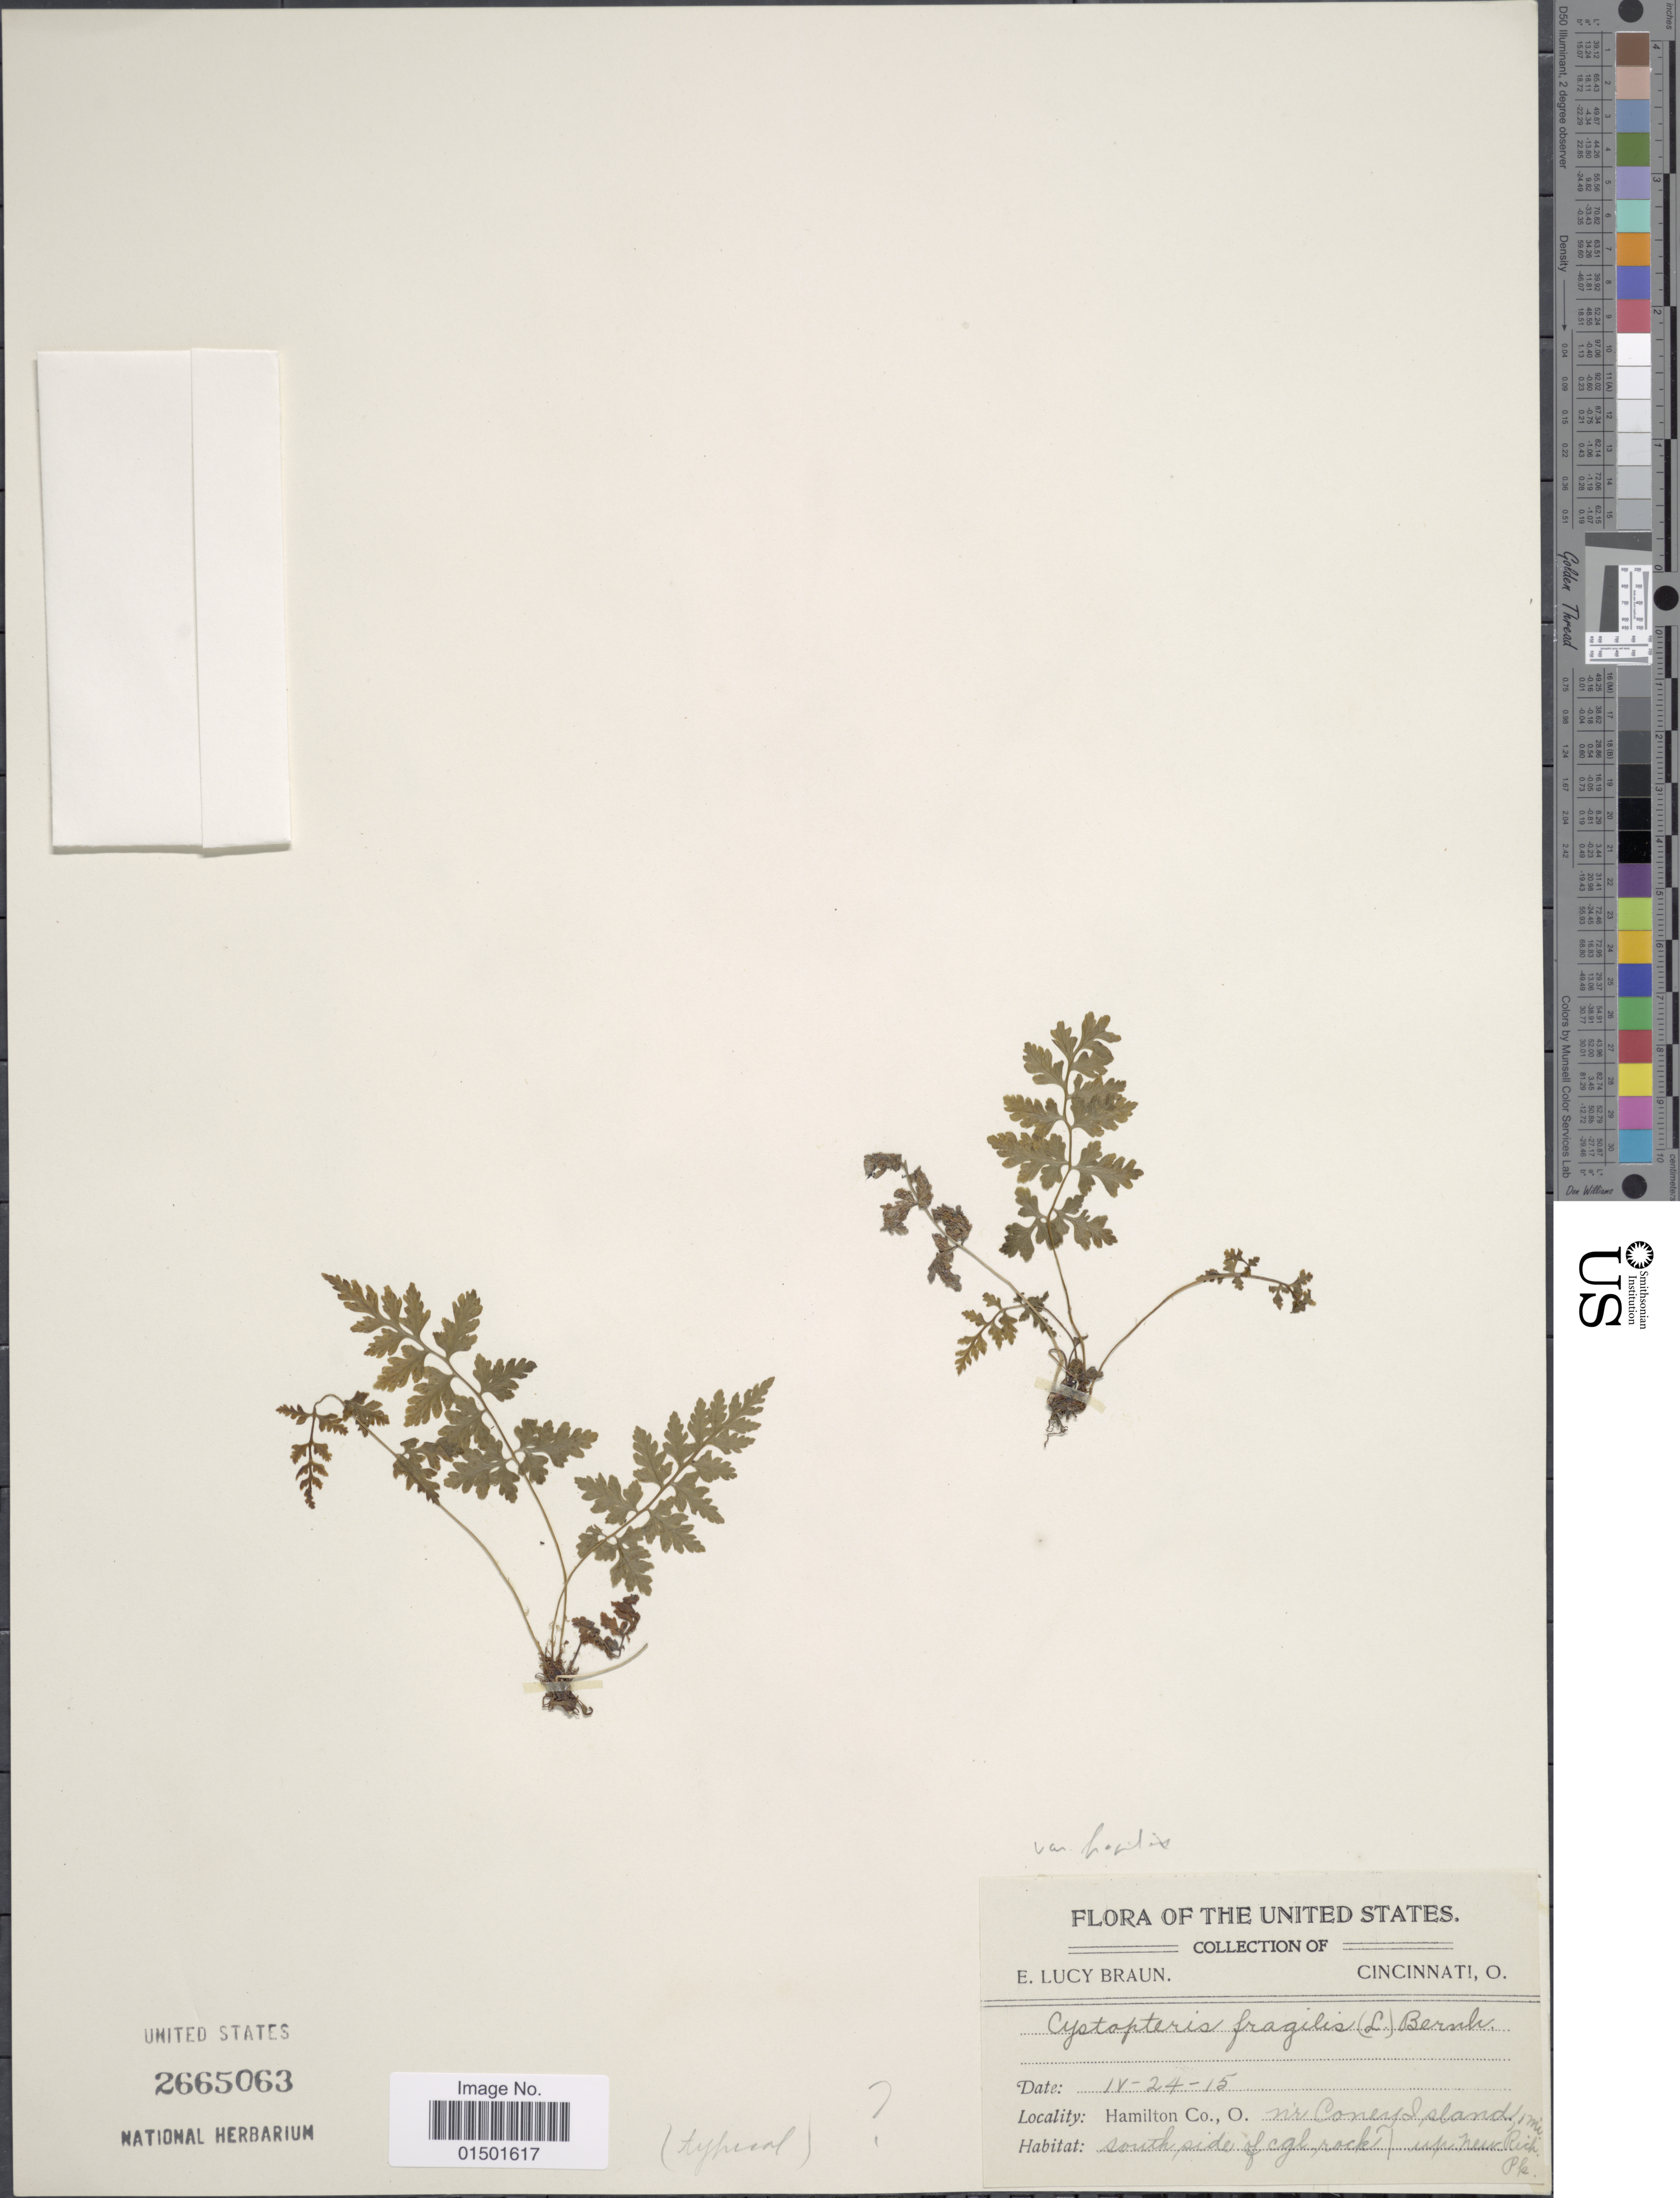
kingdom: Plantae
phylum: Tracheophyta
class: Polypodiopsida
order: Polypodiales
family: Cystopteridaceae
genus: Cystopteris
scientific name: Cystopteris fragilis var. fragilis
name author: (L.) Bernh.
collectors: E. L. Braun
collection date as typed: Transcribed d/m/y: 24/4/15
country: United States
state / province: Ohio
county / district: Hamilton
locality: Near Conery Island, 1 mi up new Rich. Pk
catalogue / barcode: US 2665063